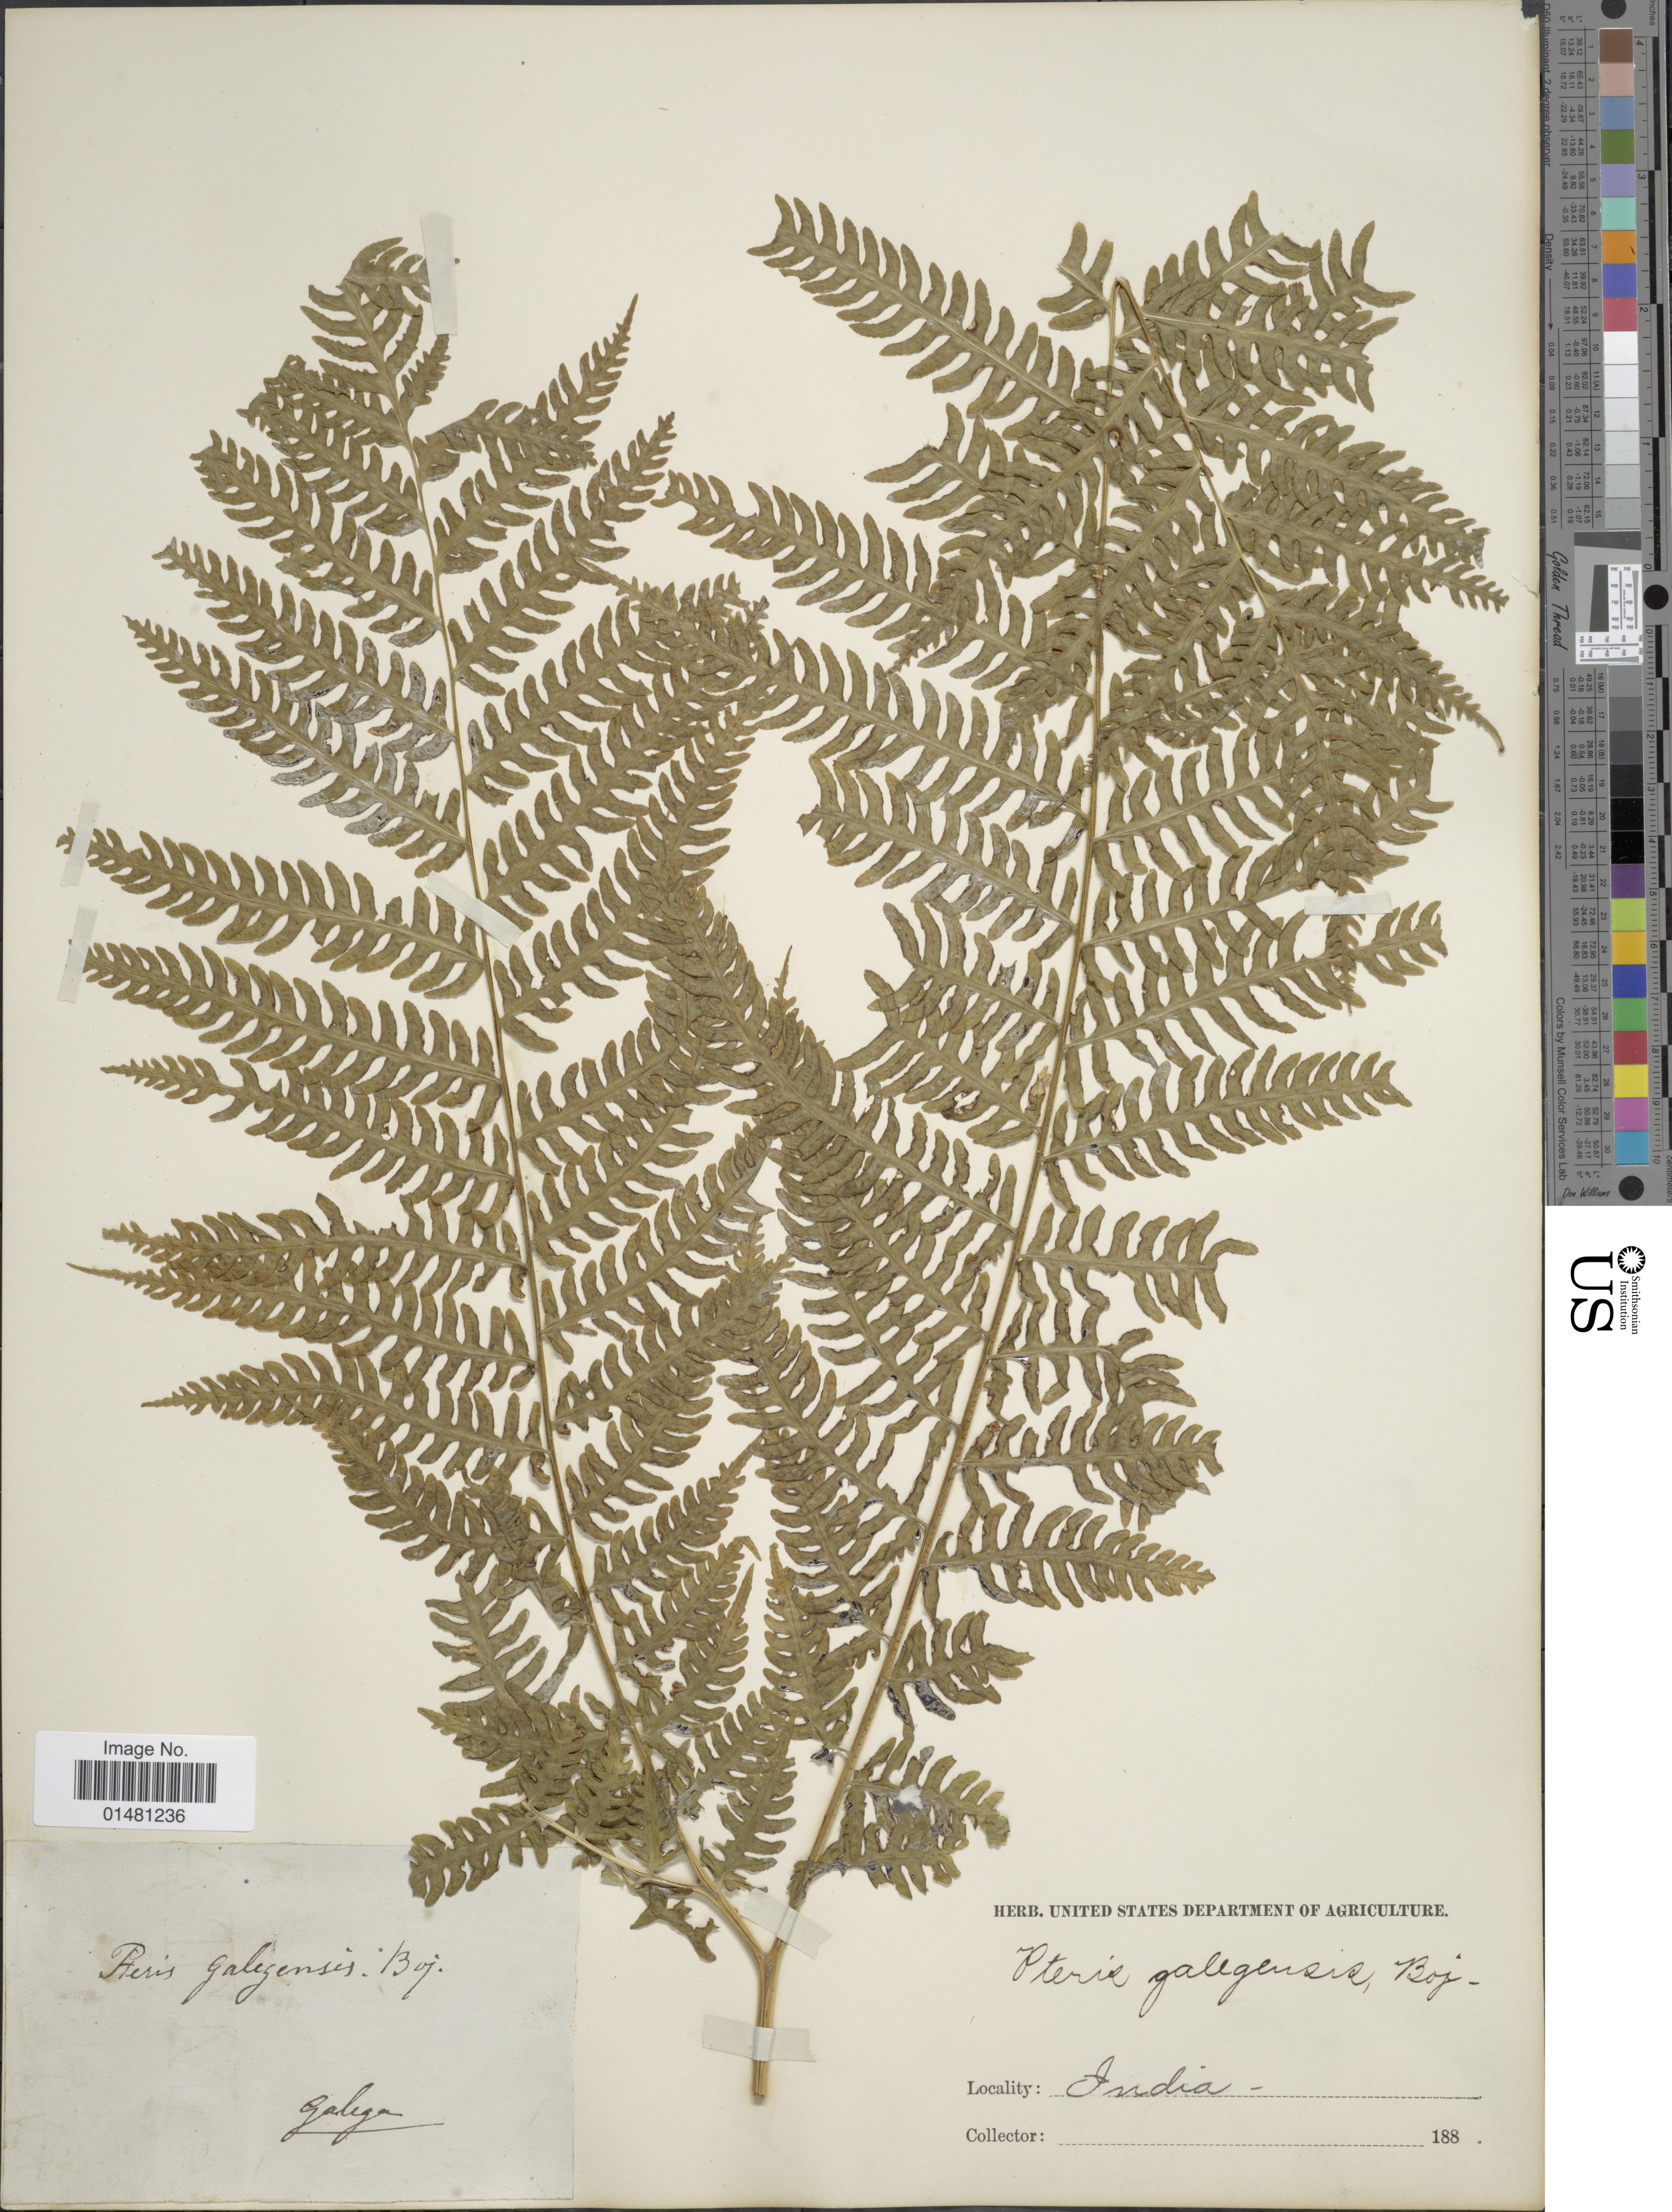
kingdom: Plantae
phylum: Tracheophyta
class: Polypodiopsida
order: Polypodiales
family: Pteridaceae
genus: Pteris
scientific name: Pteris tripartita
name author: Sw.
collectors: Facchini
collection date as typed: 188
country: India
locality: Galega [interpreted]